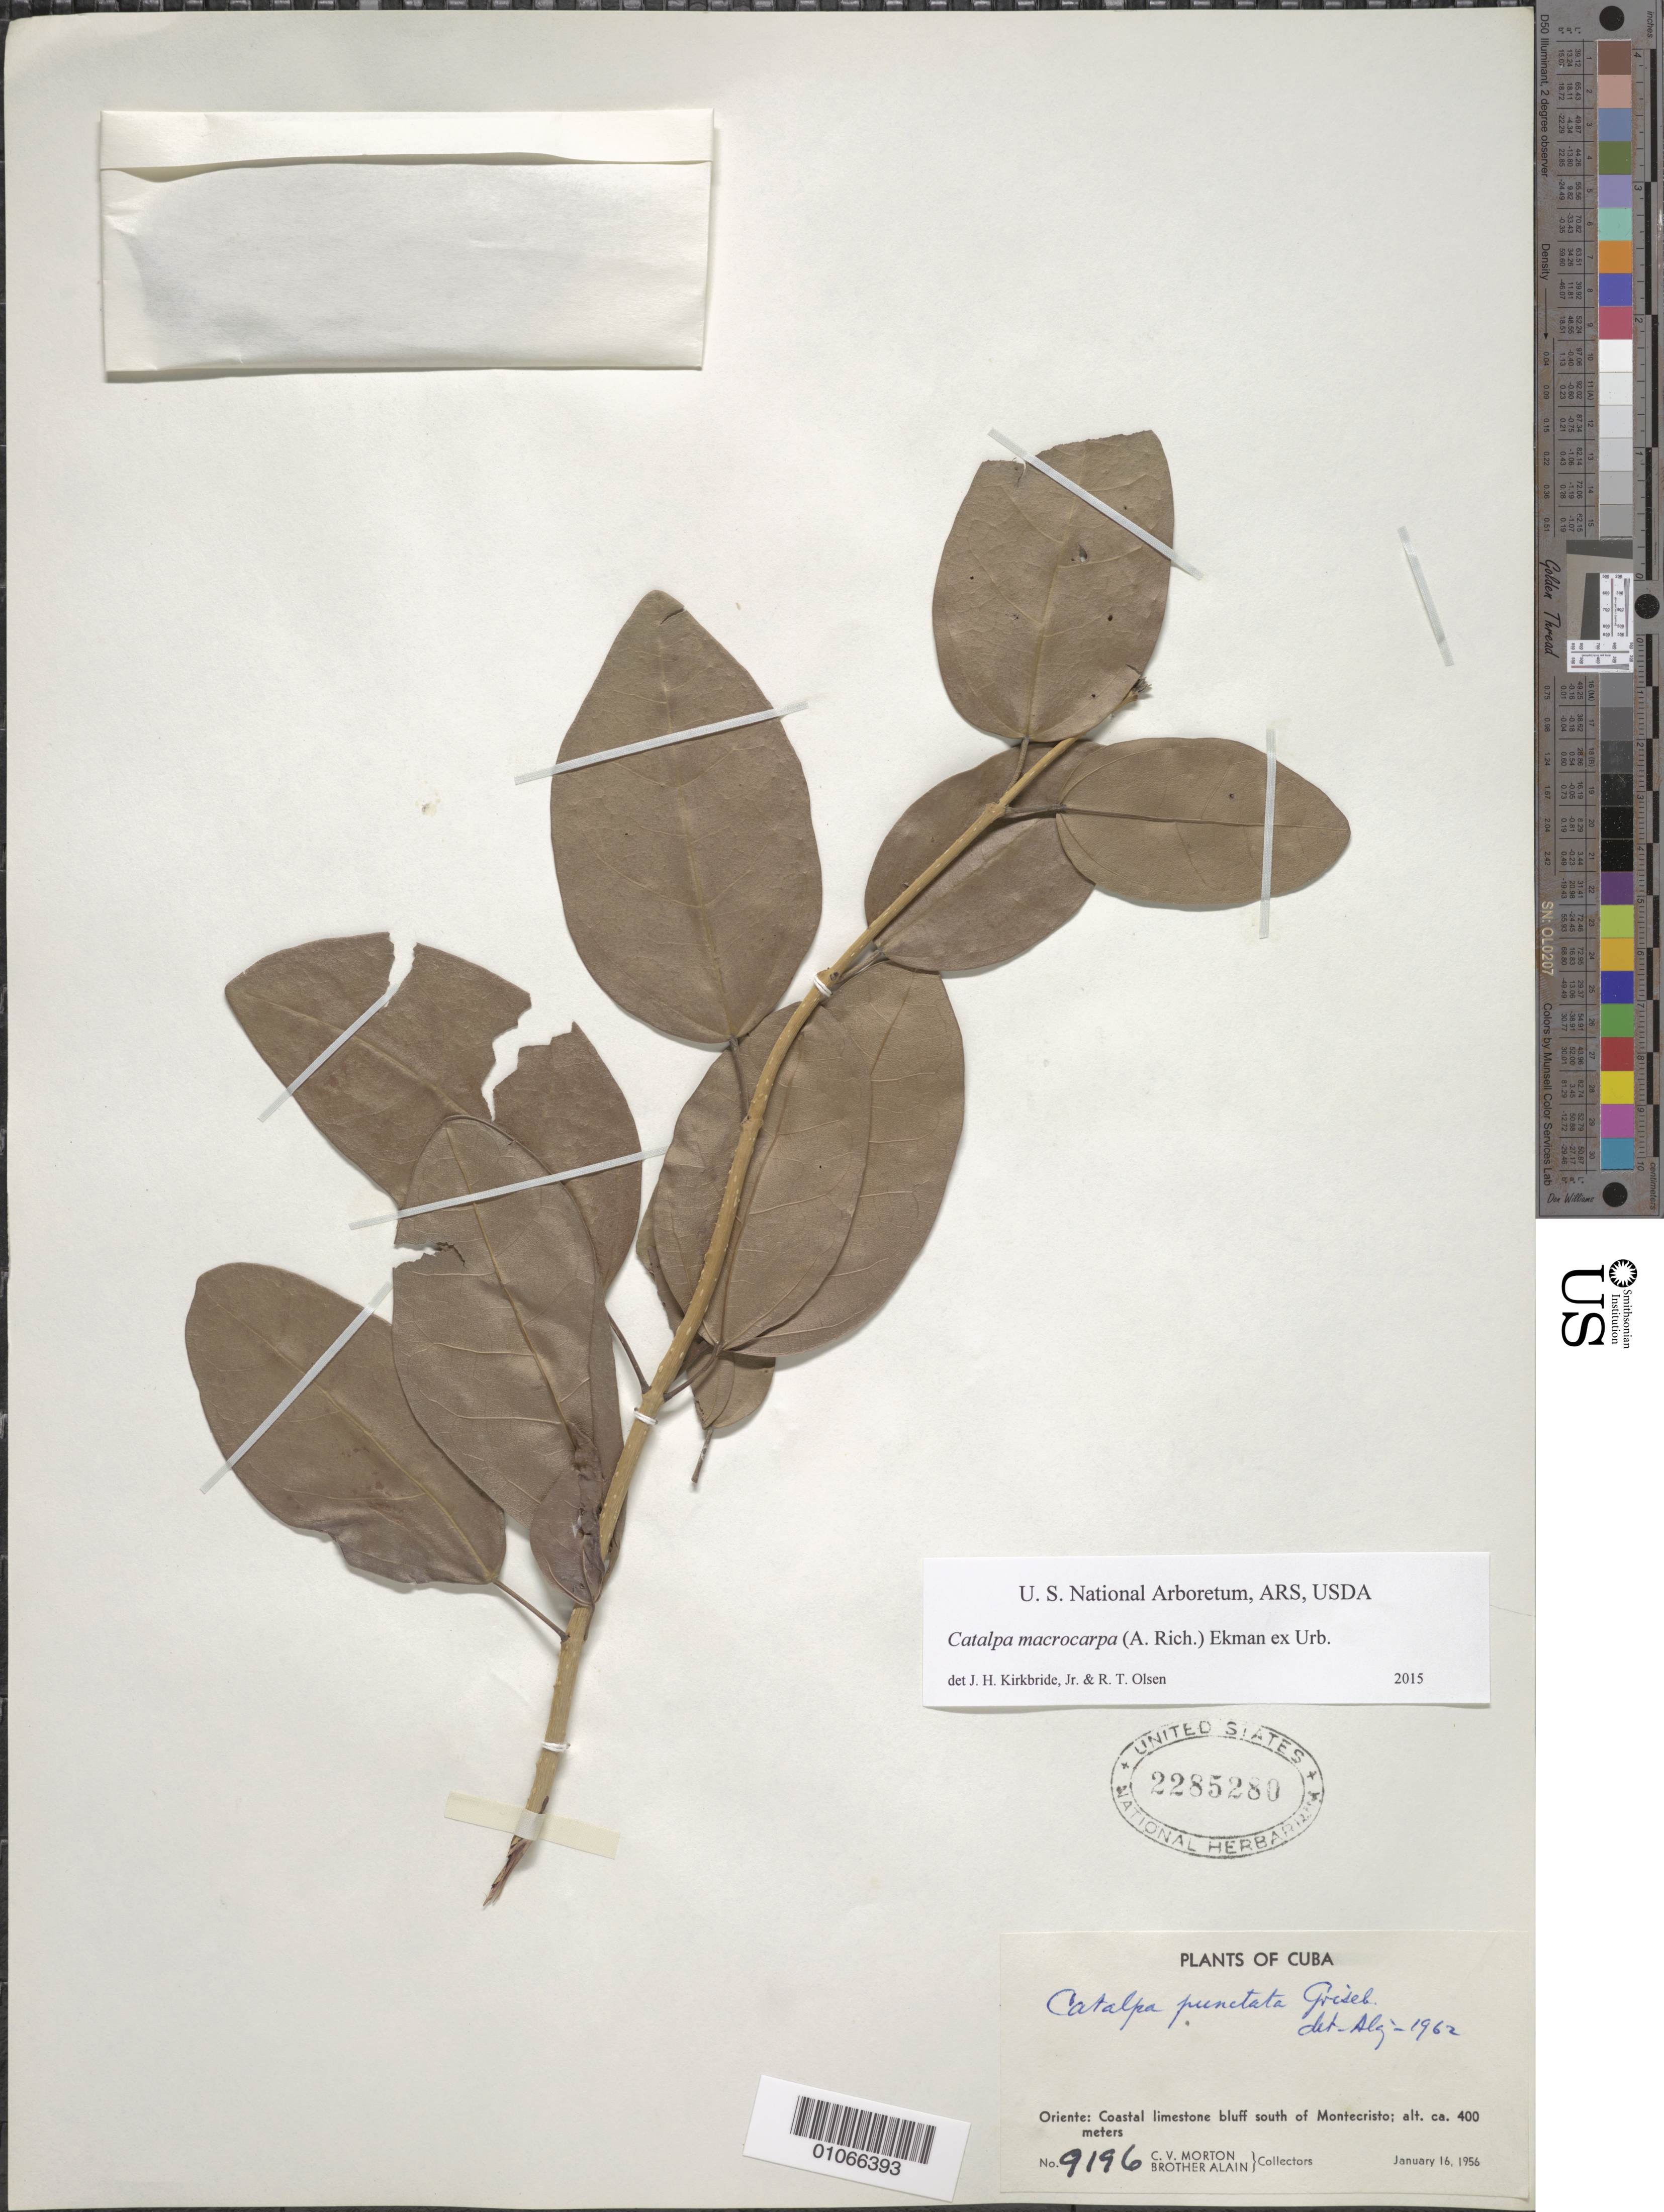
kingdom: Plantae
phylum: Tracheophyta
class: Magnoliopsida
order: Lamiales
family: Bignoniaceae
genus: Catalpa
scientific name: Catalpa punctata Griseb., nom. illeg.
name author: Griseb.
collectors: C. V. Morton & A. H. Liogier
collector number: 9196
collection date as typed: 16 Jan 1956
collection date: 1956-01-16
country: Cuba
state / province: Oriente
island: Cuba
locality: Coastal limestone bluff south of Montecristo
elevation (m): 400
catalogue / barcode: US 2285280